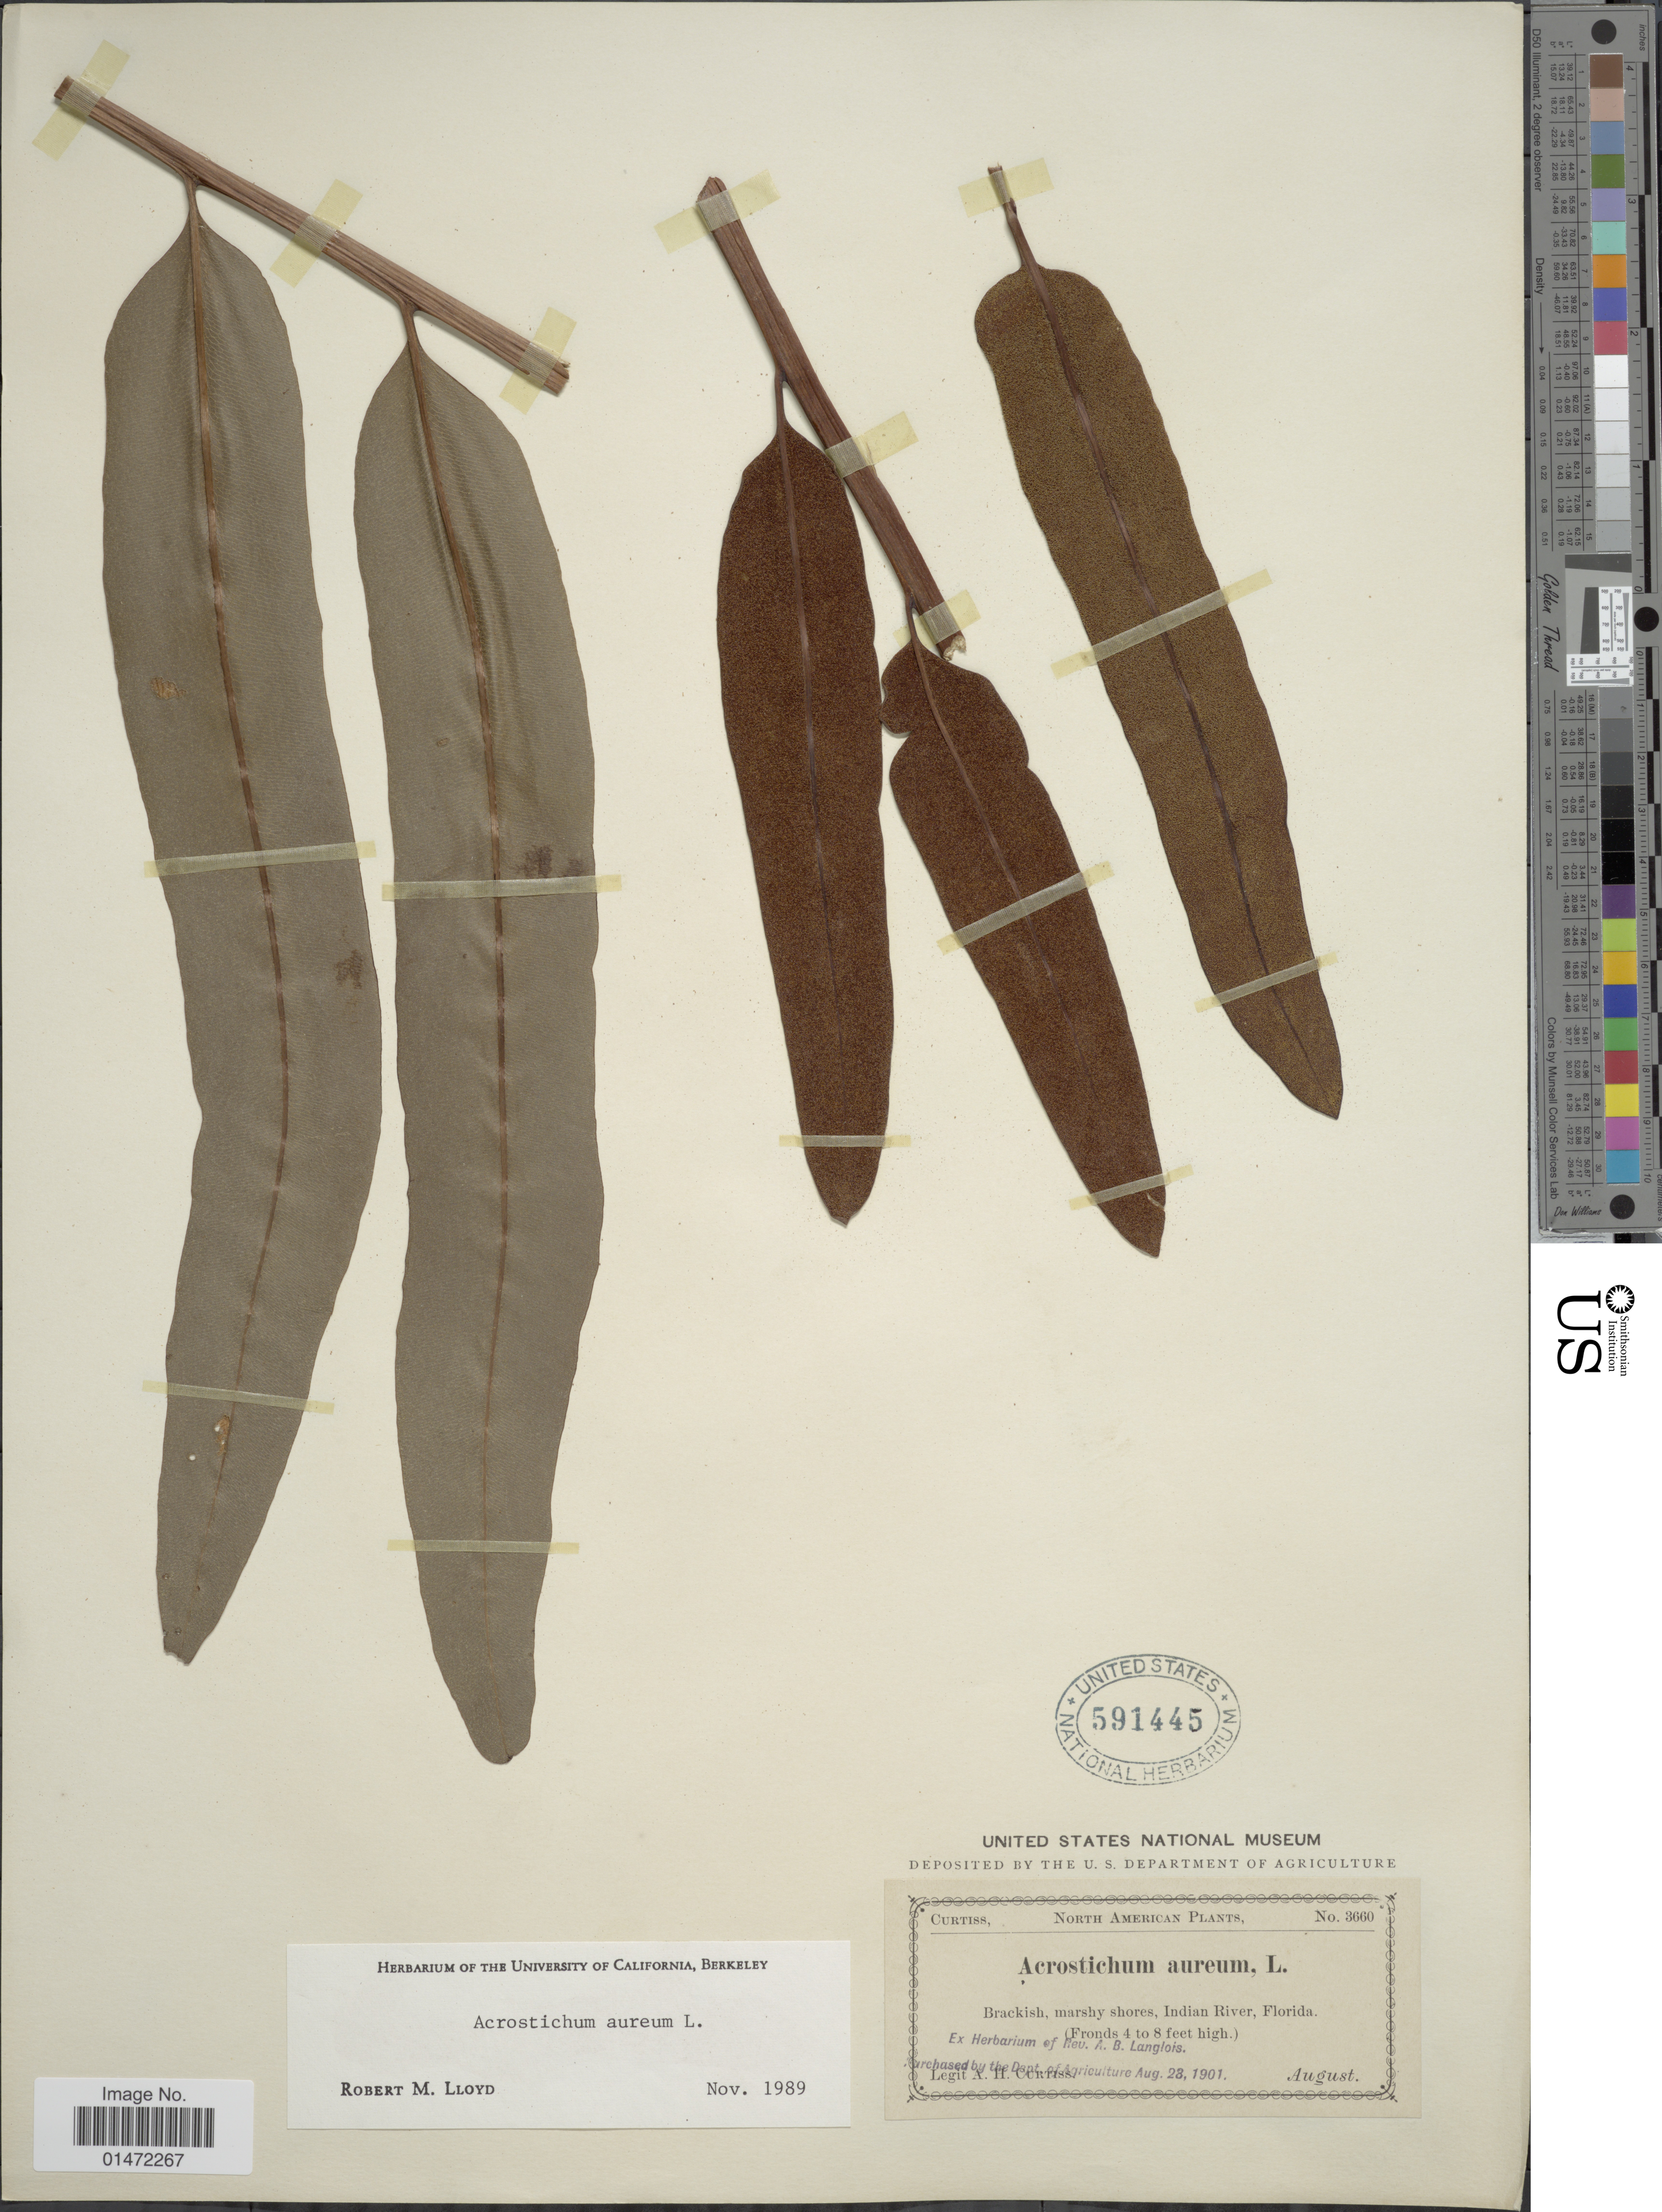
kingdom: Plantae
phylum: Tracheophyta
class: Polypodiopsida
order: Polypodiales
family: Pteridaceae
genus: Acrostichum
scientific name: Acrostichum aureum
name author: L.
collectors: A. H. Curtiss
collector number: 3660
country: United States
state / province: Florida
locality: Brackish, marshy shores, Indian River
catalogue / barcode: US 591445